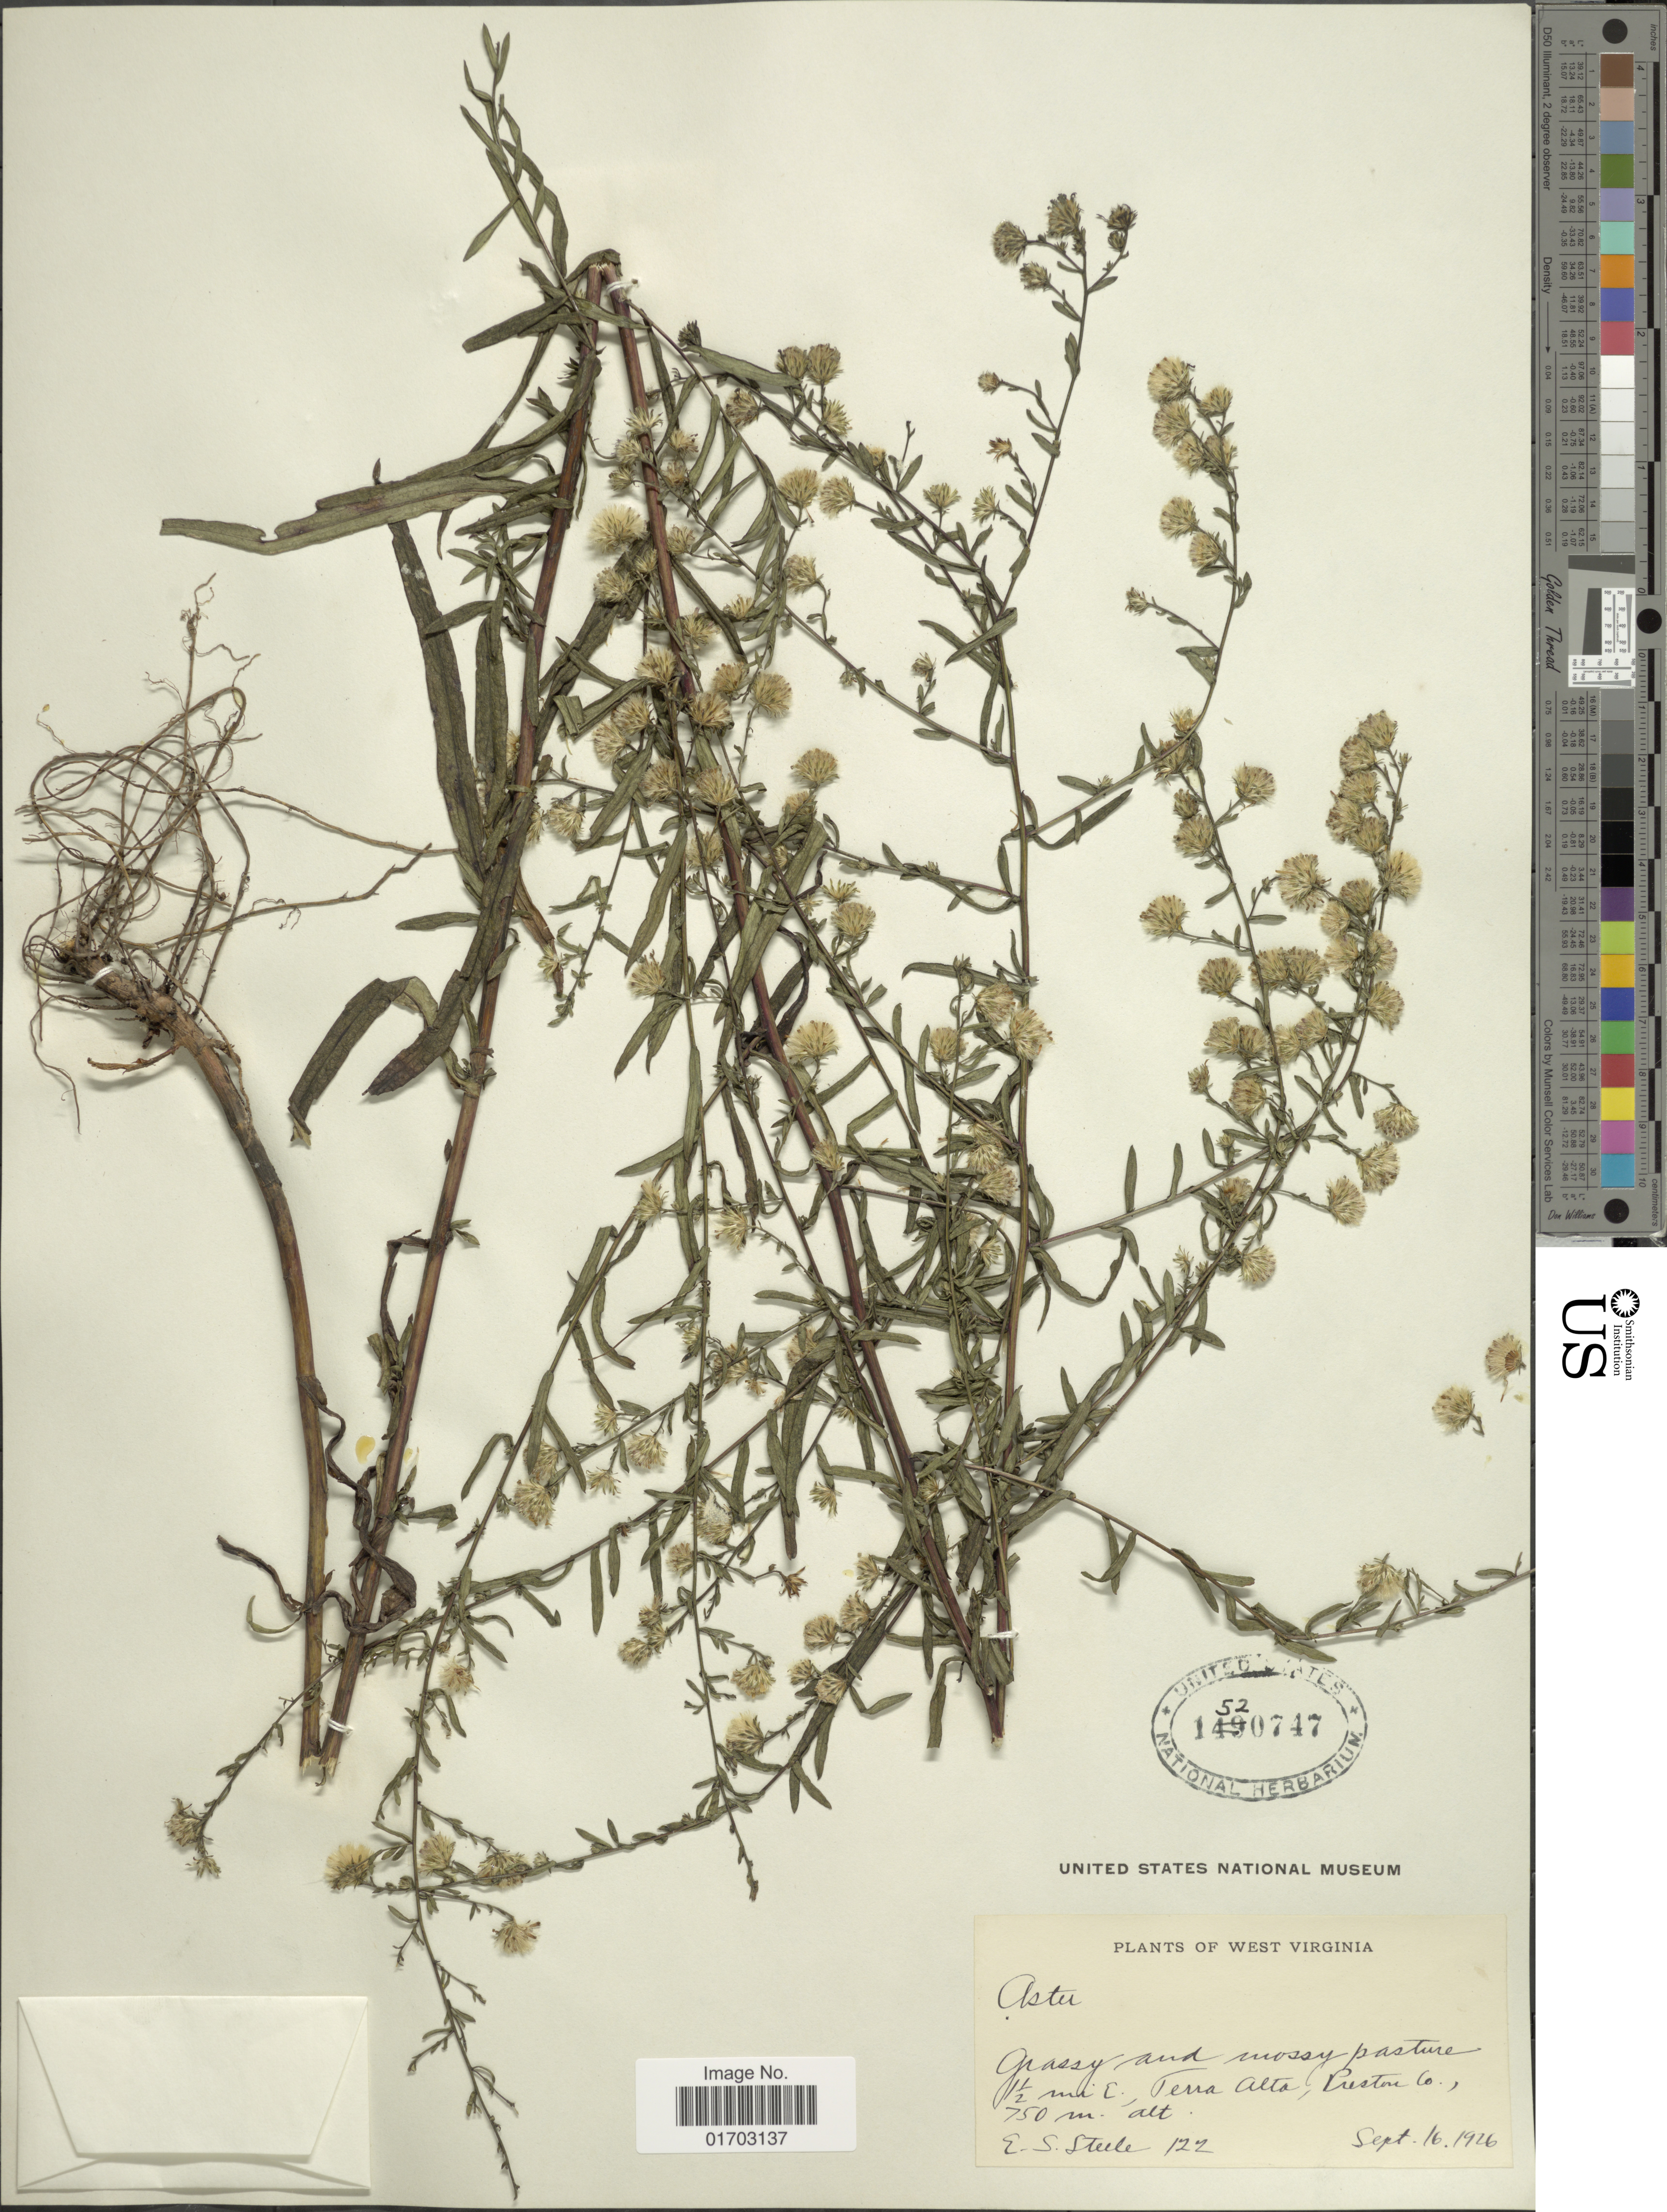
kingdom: Plantae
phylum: Tracheophyta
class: Magnoliopsida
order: Asterales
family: Asteraceae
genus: Symphyotrichum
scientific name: Symphyotrichum simplex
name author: (Willd.) Á. Löve & D. Löve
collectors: E. Steele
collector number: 122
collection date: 1926-09-16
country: United States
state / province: West Virginia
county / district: Preston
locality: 1 1/2 mi. E., Terra Alta.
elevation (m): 750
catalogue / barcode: US 1520747